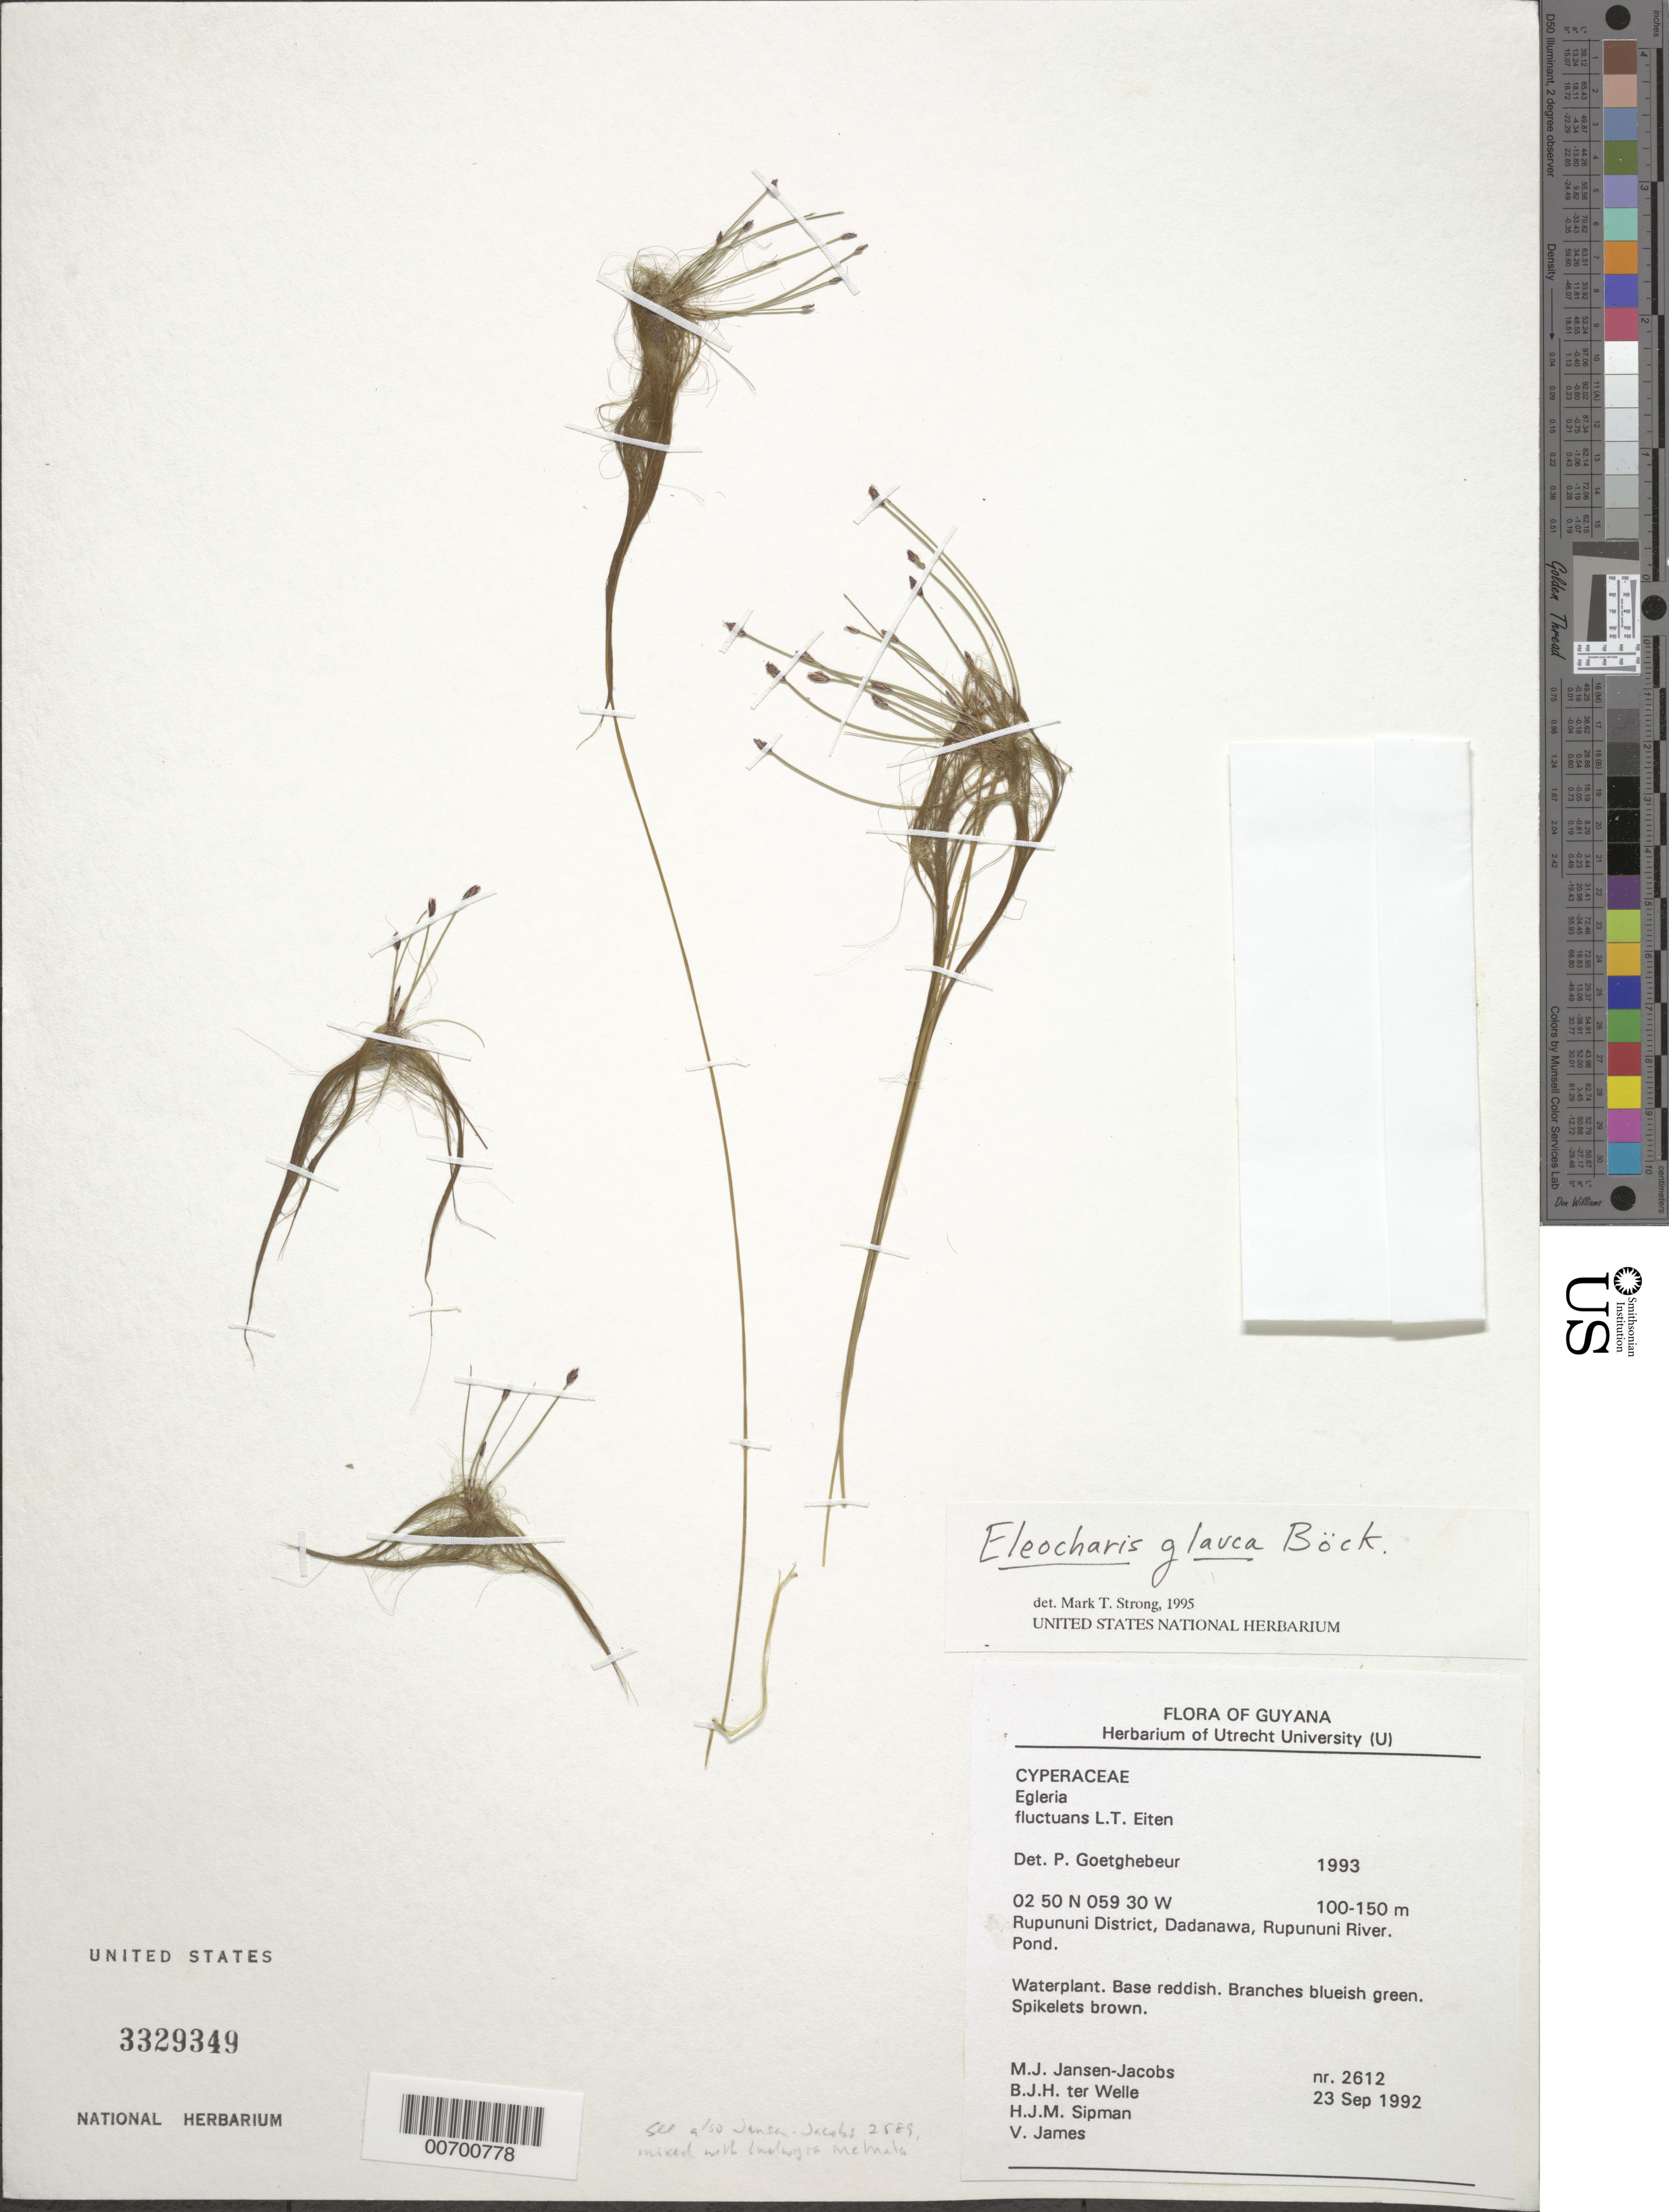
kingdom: Plantae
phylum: Tracheophyta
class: Liliopsida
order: Poales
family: Cyperaceae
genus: Eleocharis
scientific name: Eleocharis glauca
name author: Boeckeler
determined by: Strong, M. T., (US), Smithsonian Institution - National Museum of Natural History (UNITED STATES)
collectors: M. J. Jansen-Jacobs, B. Welle, H. J. M. Sipman & V. James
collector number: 2612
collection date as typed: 23-Sep-92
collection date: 1992-09-23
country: Guyana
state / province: U. Takutu-U. Essequibo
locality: Dadanawa, Rupununi River, Rupununi District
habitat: Pond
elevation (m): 100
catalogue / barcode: US 3329349